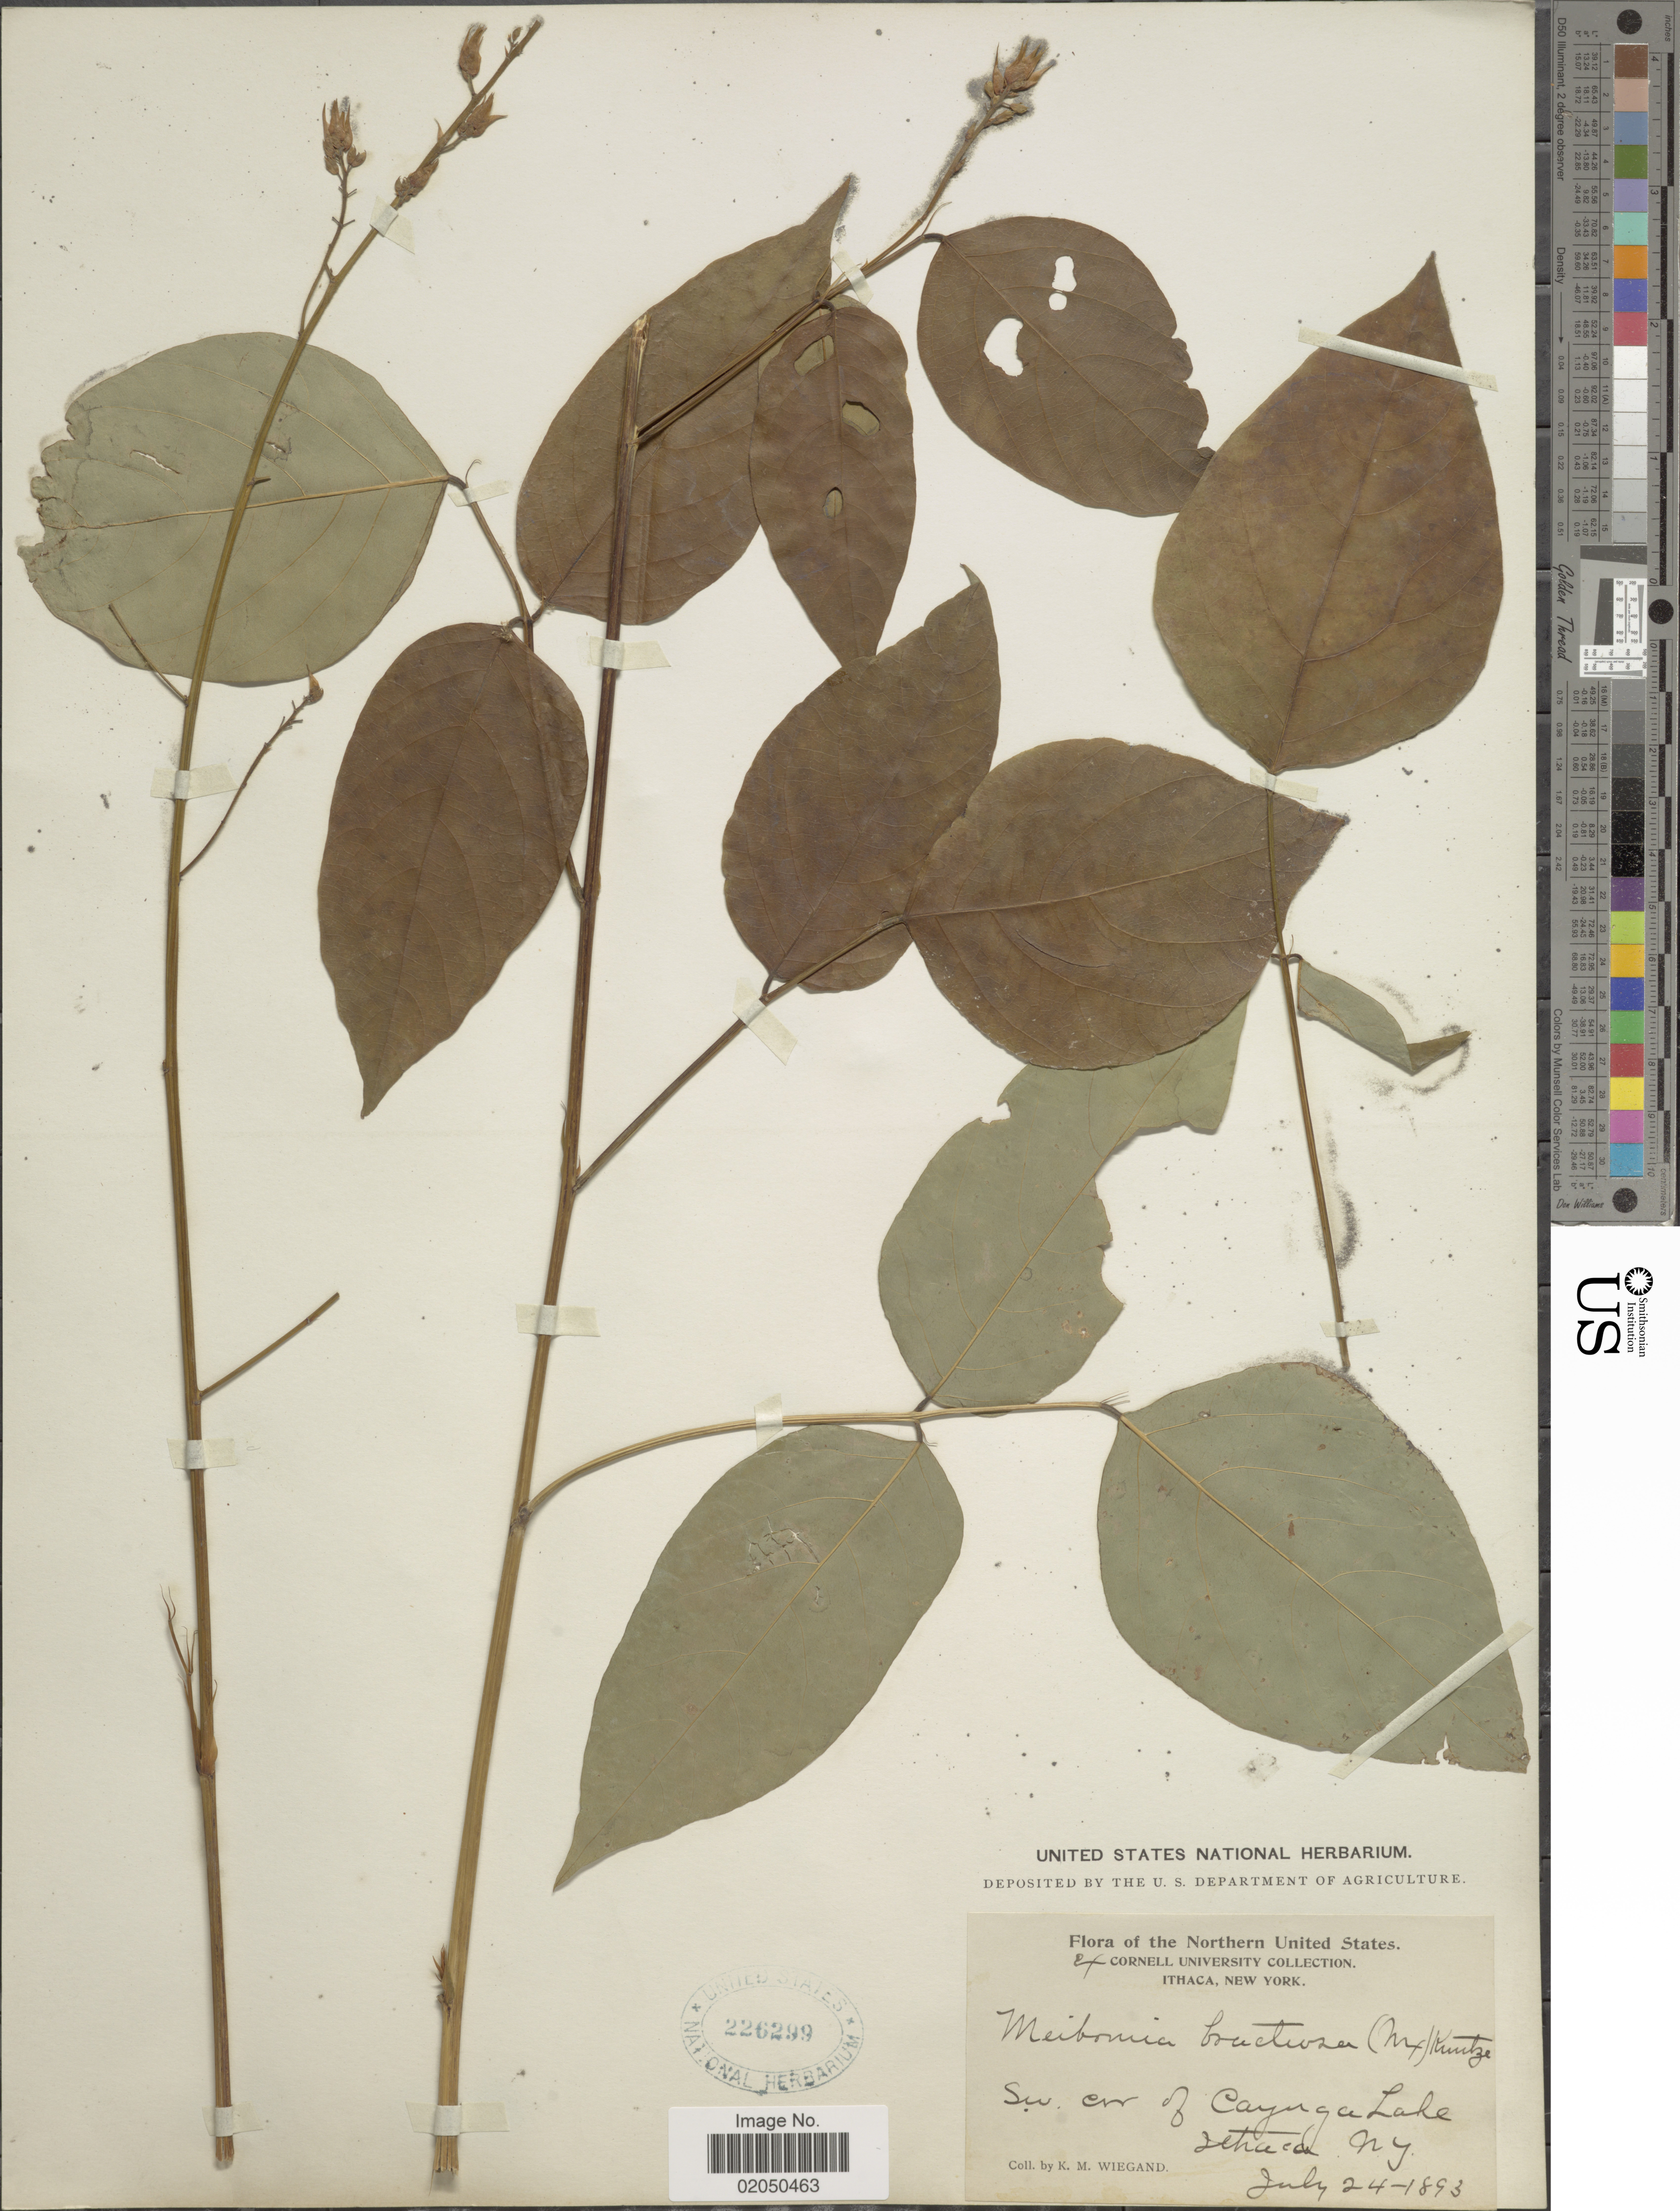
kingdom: Plantae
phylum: Tracheophyta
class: Magnoliopsida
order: Fabales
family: Fabaceae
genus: Desmodium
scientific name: Desmodium cuspidatum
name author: (Muhl. ex Willd.) Loudon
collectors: K. M. Wiegand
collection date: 1893-07-24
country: United States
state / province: New York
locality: Sw cr of Cayuga Lake, Ithaca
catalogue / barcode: US 226299